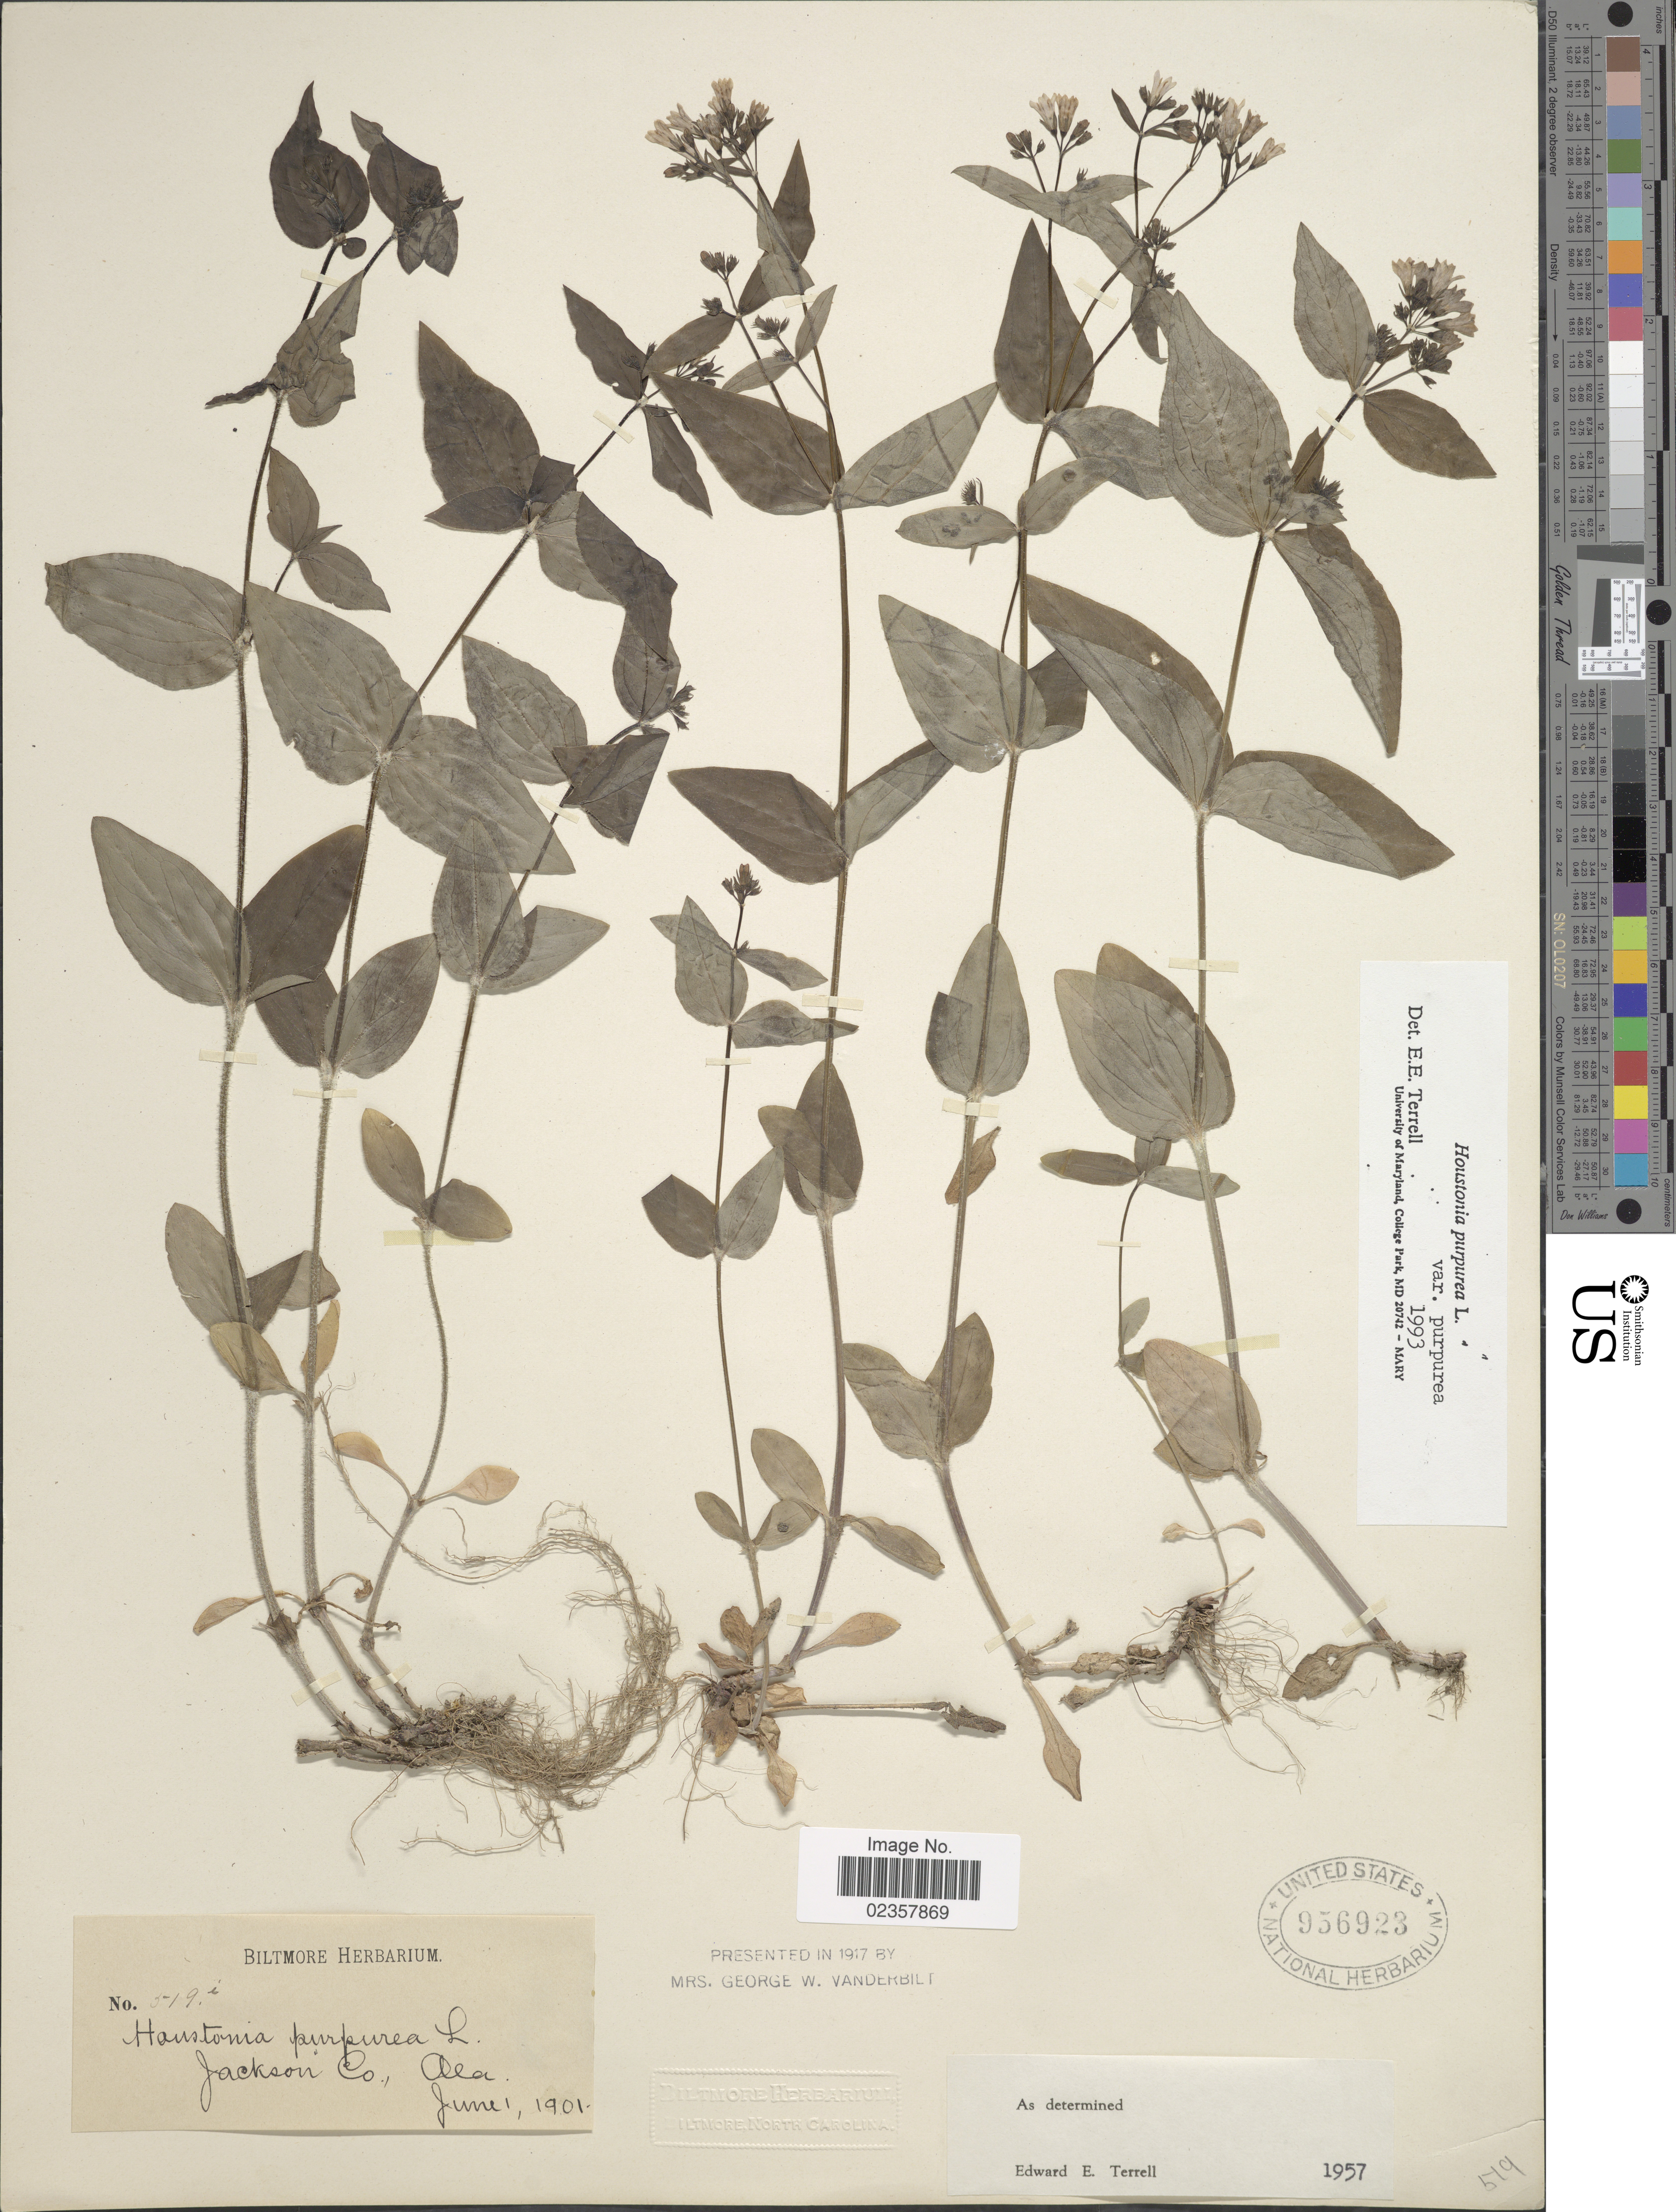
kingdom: Plantae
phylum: Tracheophyta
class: Magnoliopsida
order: Gentianales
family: Rubiaceae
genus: Houstonia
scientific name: Houstonia purpurea var. purpurea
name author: L.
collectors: ex herb. Biltmore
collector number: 519i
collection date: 1901-06-01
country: United States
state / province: Alabama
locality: Jackson Co., Ala.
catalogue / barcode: US 956923